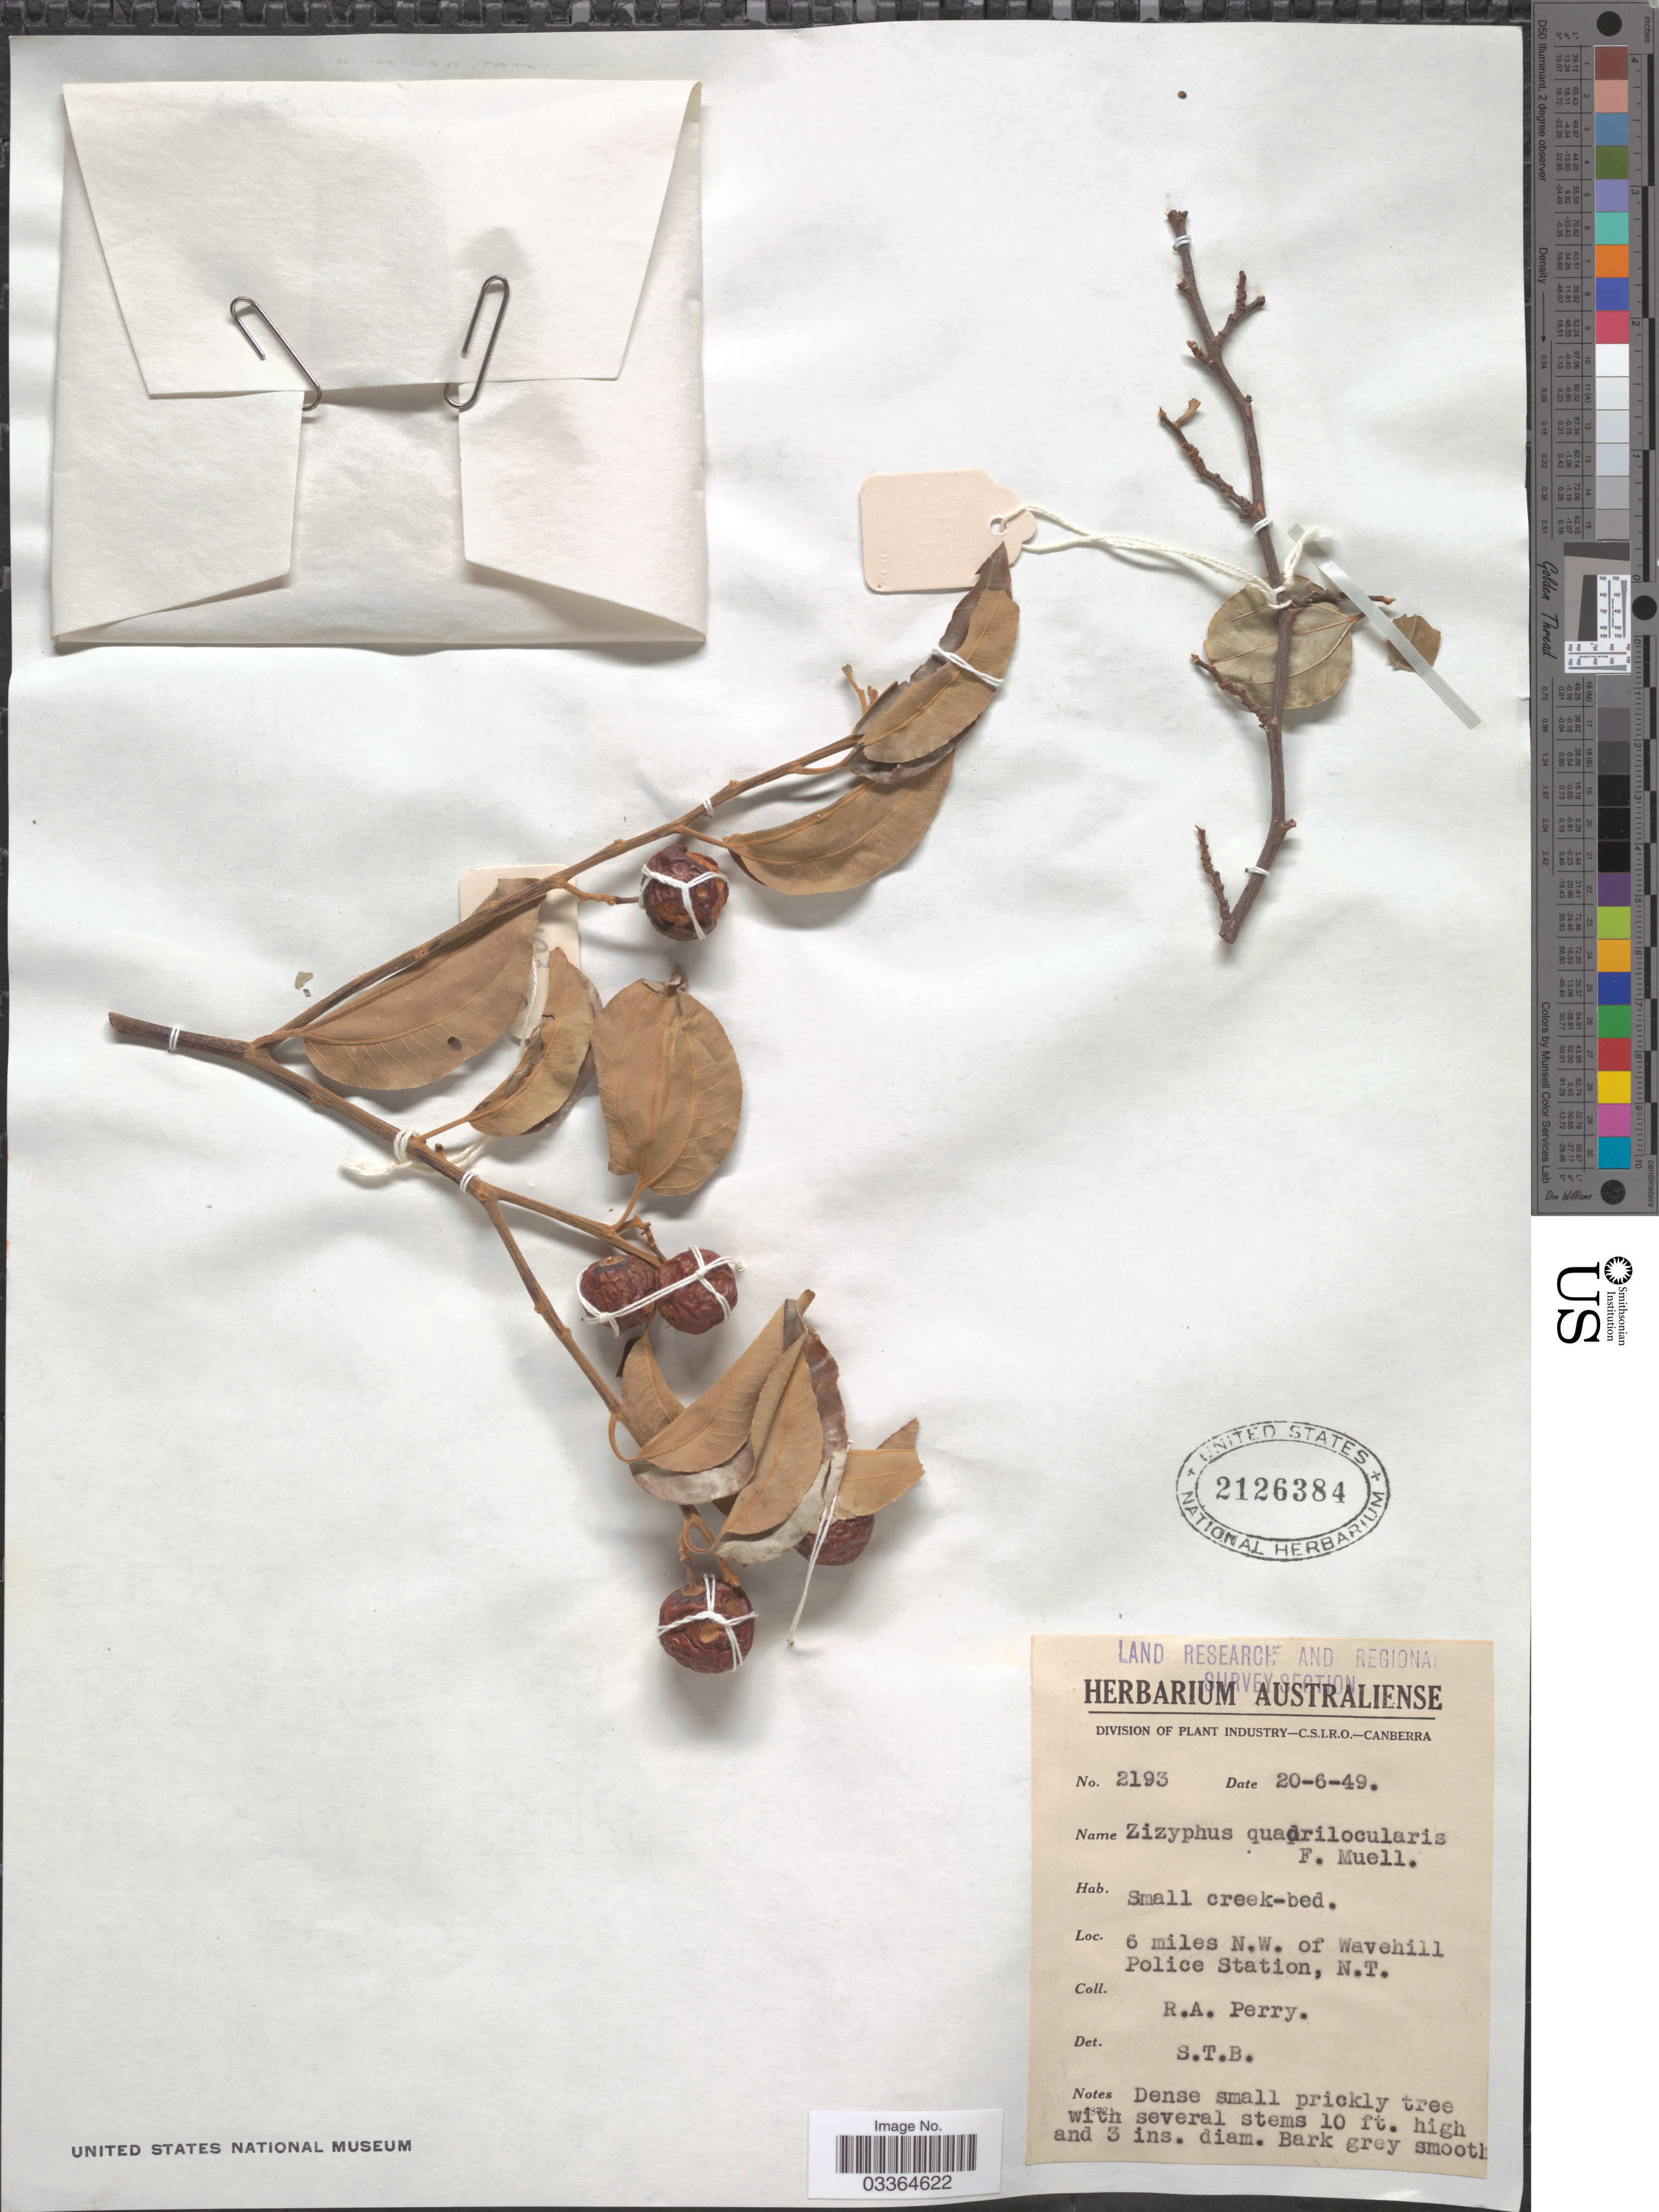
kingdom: Plantae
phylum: Tracheophyta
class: Magnoliopsida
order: Rosales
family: Rhamnaceae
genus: Ziziphus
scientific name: Ziziphus quadrilocularis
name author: F. Muell.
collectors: Perry, R. A.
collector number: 2193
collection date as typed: Transcribed d/m/y: 20/6/49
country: Australia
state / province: Northern Territory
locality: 6 miles N.W. of Wavehill Police Station, N.T.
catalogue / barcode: US 2126384